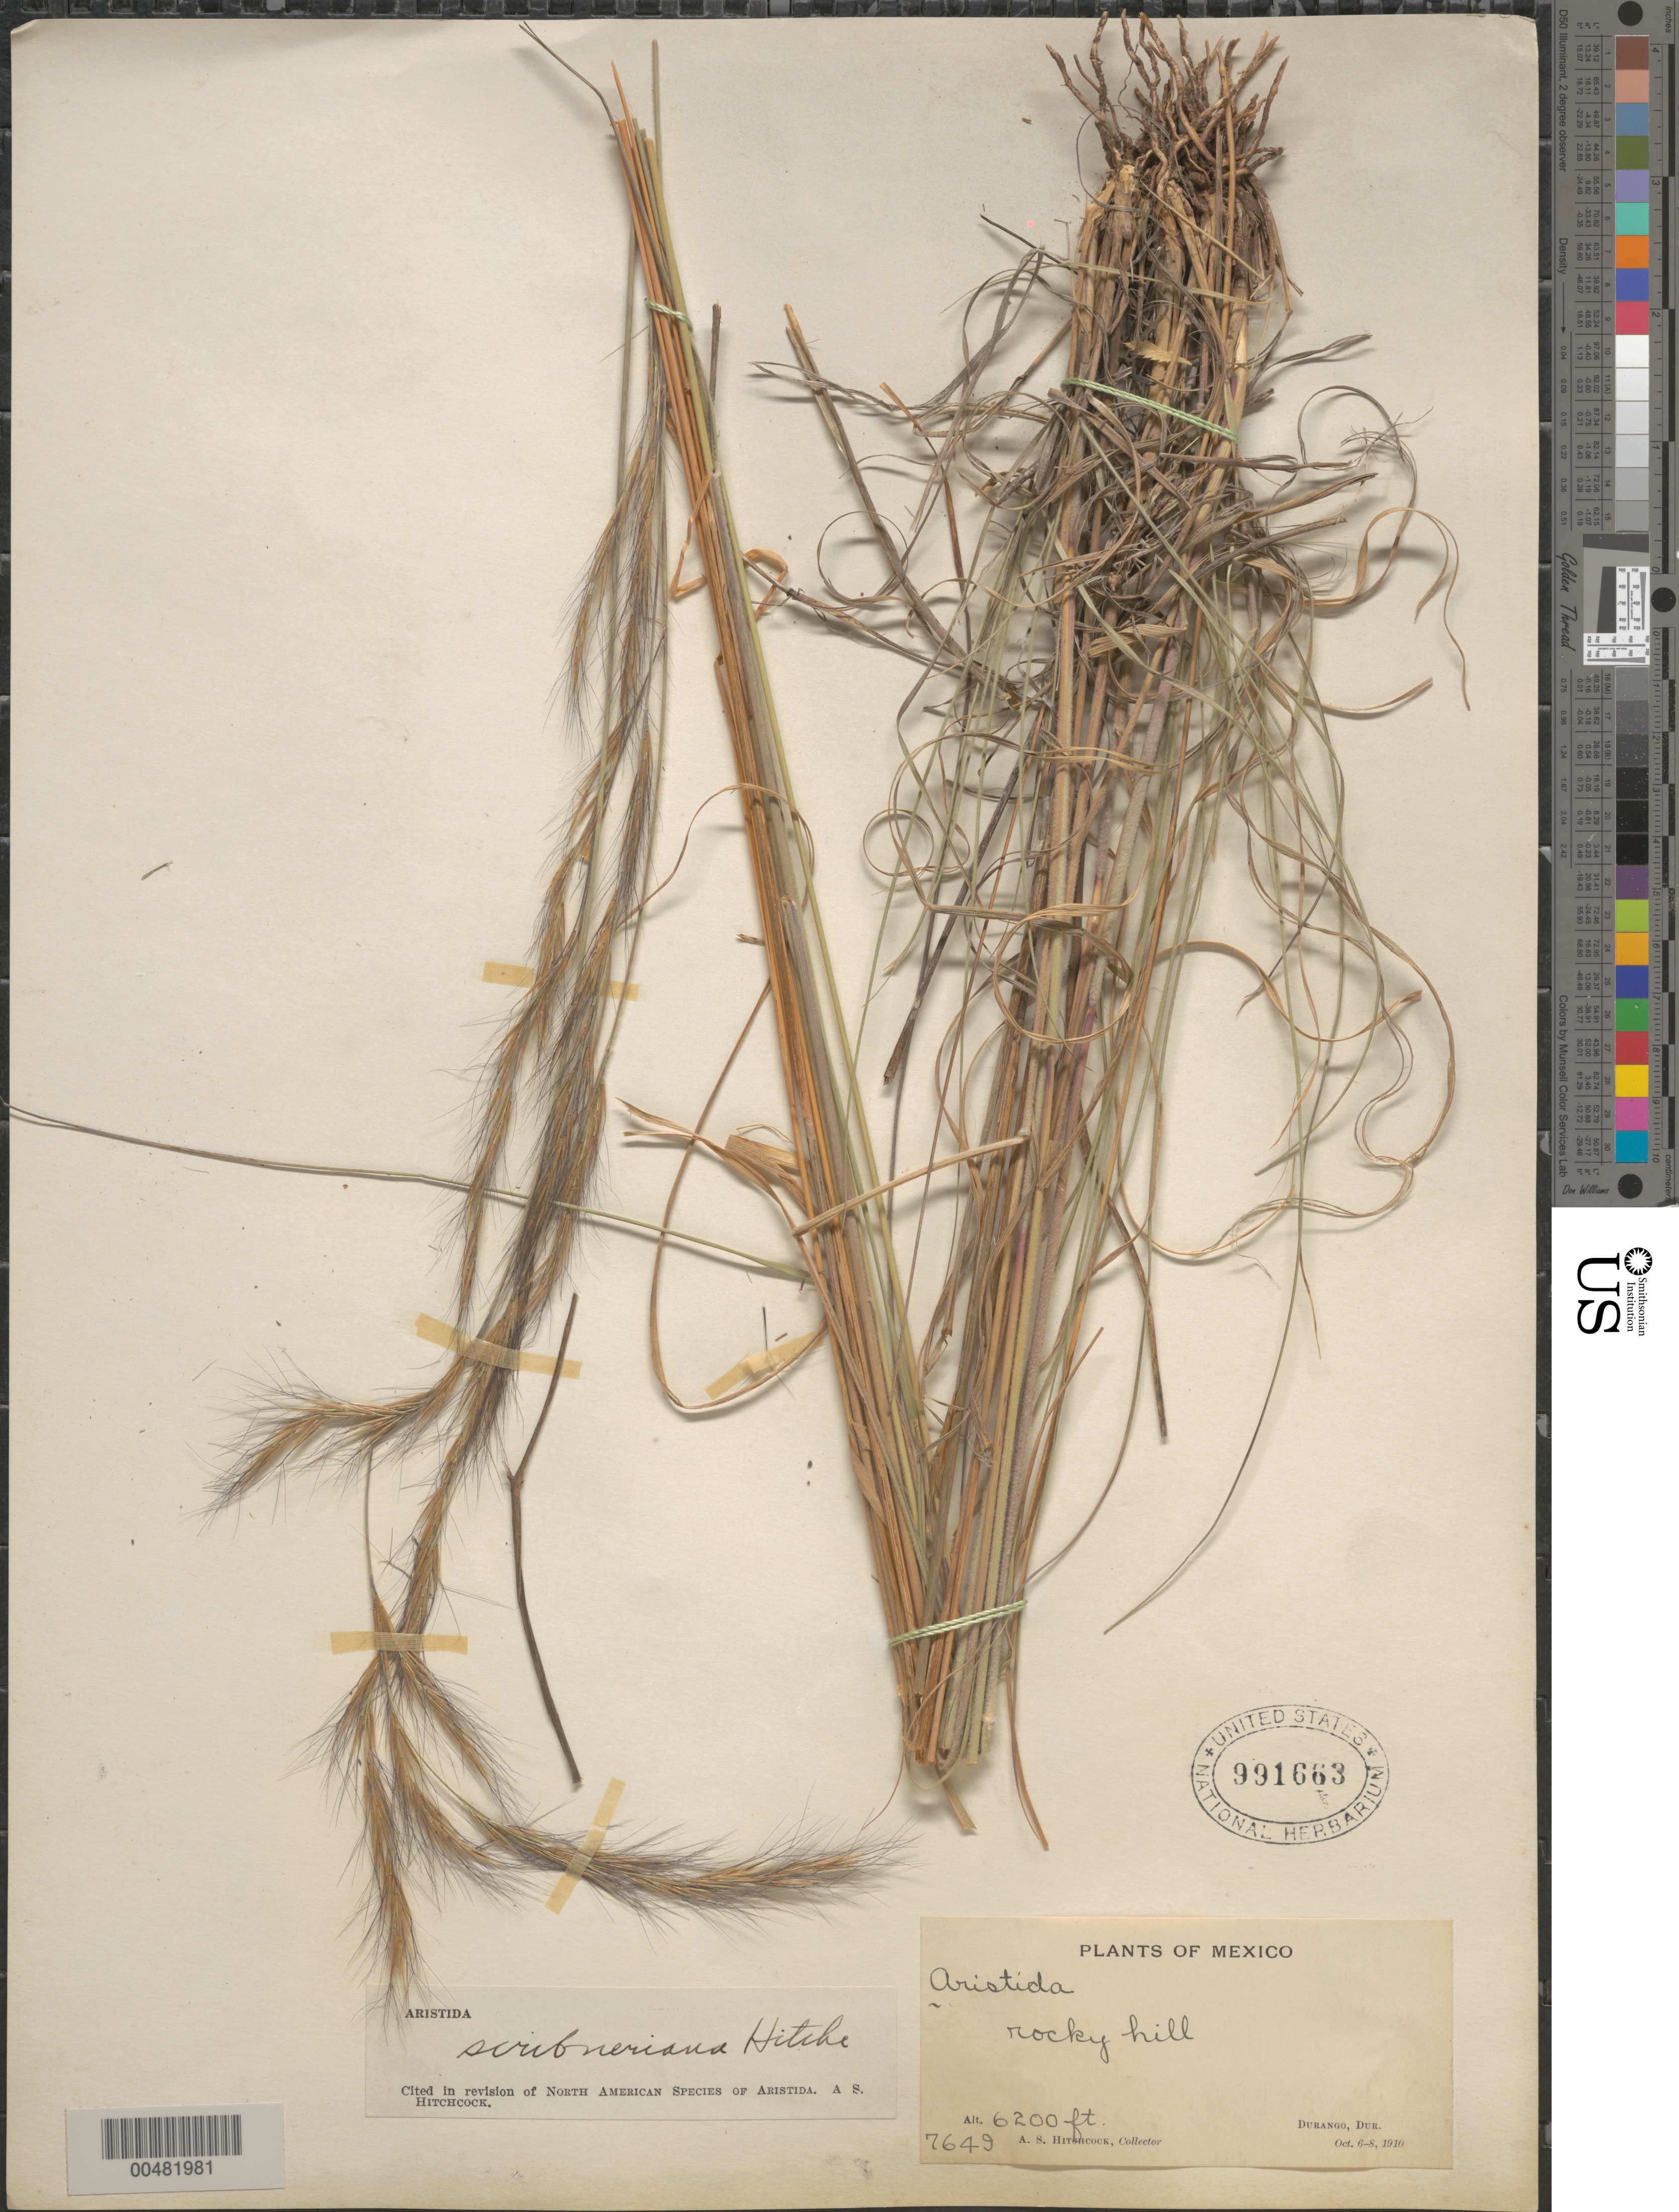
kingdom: Plantae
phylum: Tracheophyta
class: Liliopsida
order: Poales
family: Poaceae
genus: Aristida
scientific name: Aristida scribneriana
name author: Hitchc.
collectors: A. S. Hitchcock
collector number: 7649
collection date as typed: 6 Oct 1910 to 8 Oct 1910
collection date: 1910-10-06/1910-10-08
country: Mexico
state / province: Durango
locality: Durango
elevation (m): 1890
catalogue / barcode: US 991663